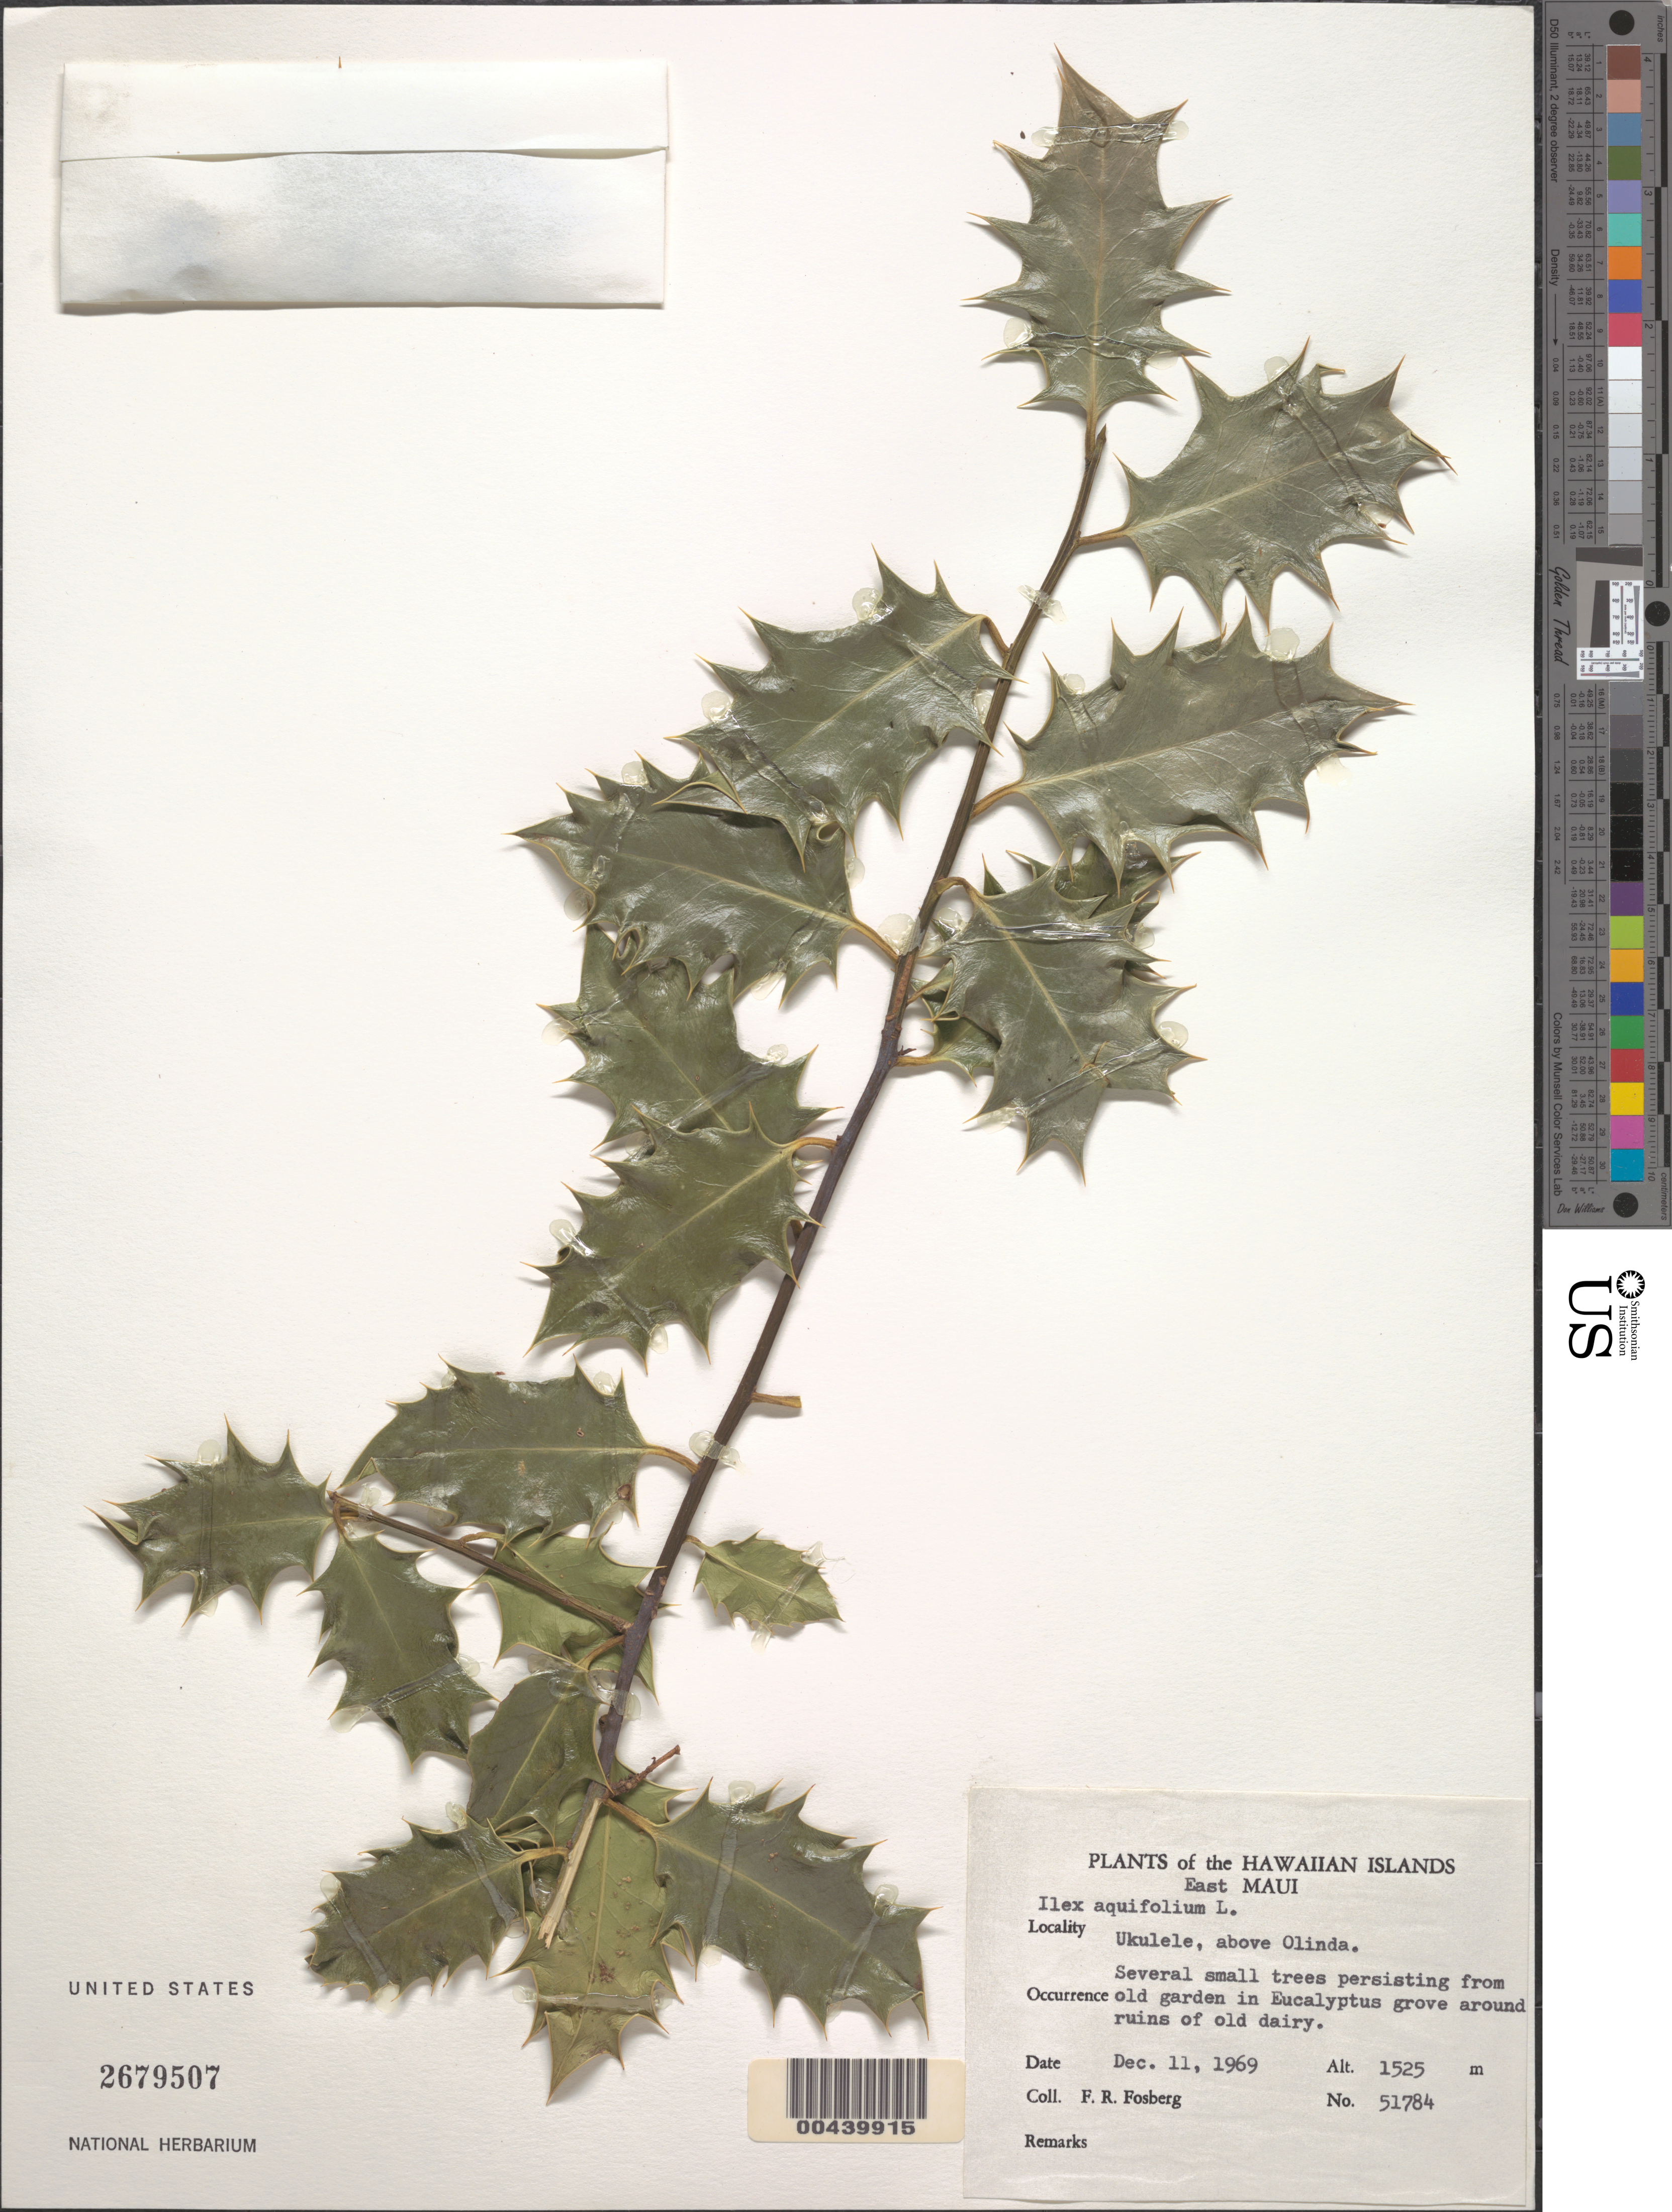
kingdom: Plantae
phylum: Tracheophyta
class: Magnoliopsida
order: Aquifoliales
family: Aquifoliaceae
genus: Ilex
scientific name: Ilex aquifolium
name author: L.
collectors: F. R. Fosberg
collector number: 51784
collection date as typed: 11 Dec 1969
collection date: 1969-12-11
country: United States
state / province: Hawaii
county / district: Maui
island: Maui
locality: E Maui, Ukulele, above Olinda, several persisting from old garden around ruins of old dairy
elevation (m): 1525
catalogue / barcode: US 2679507